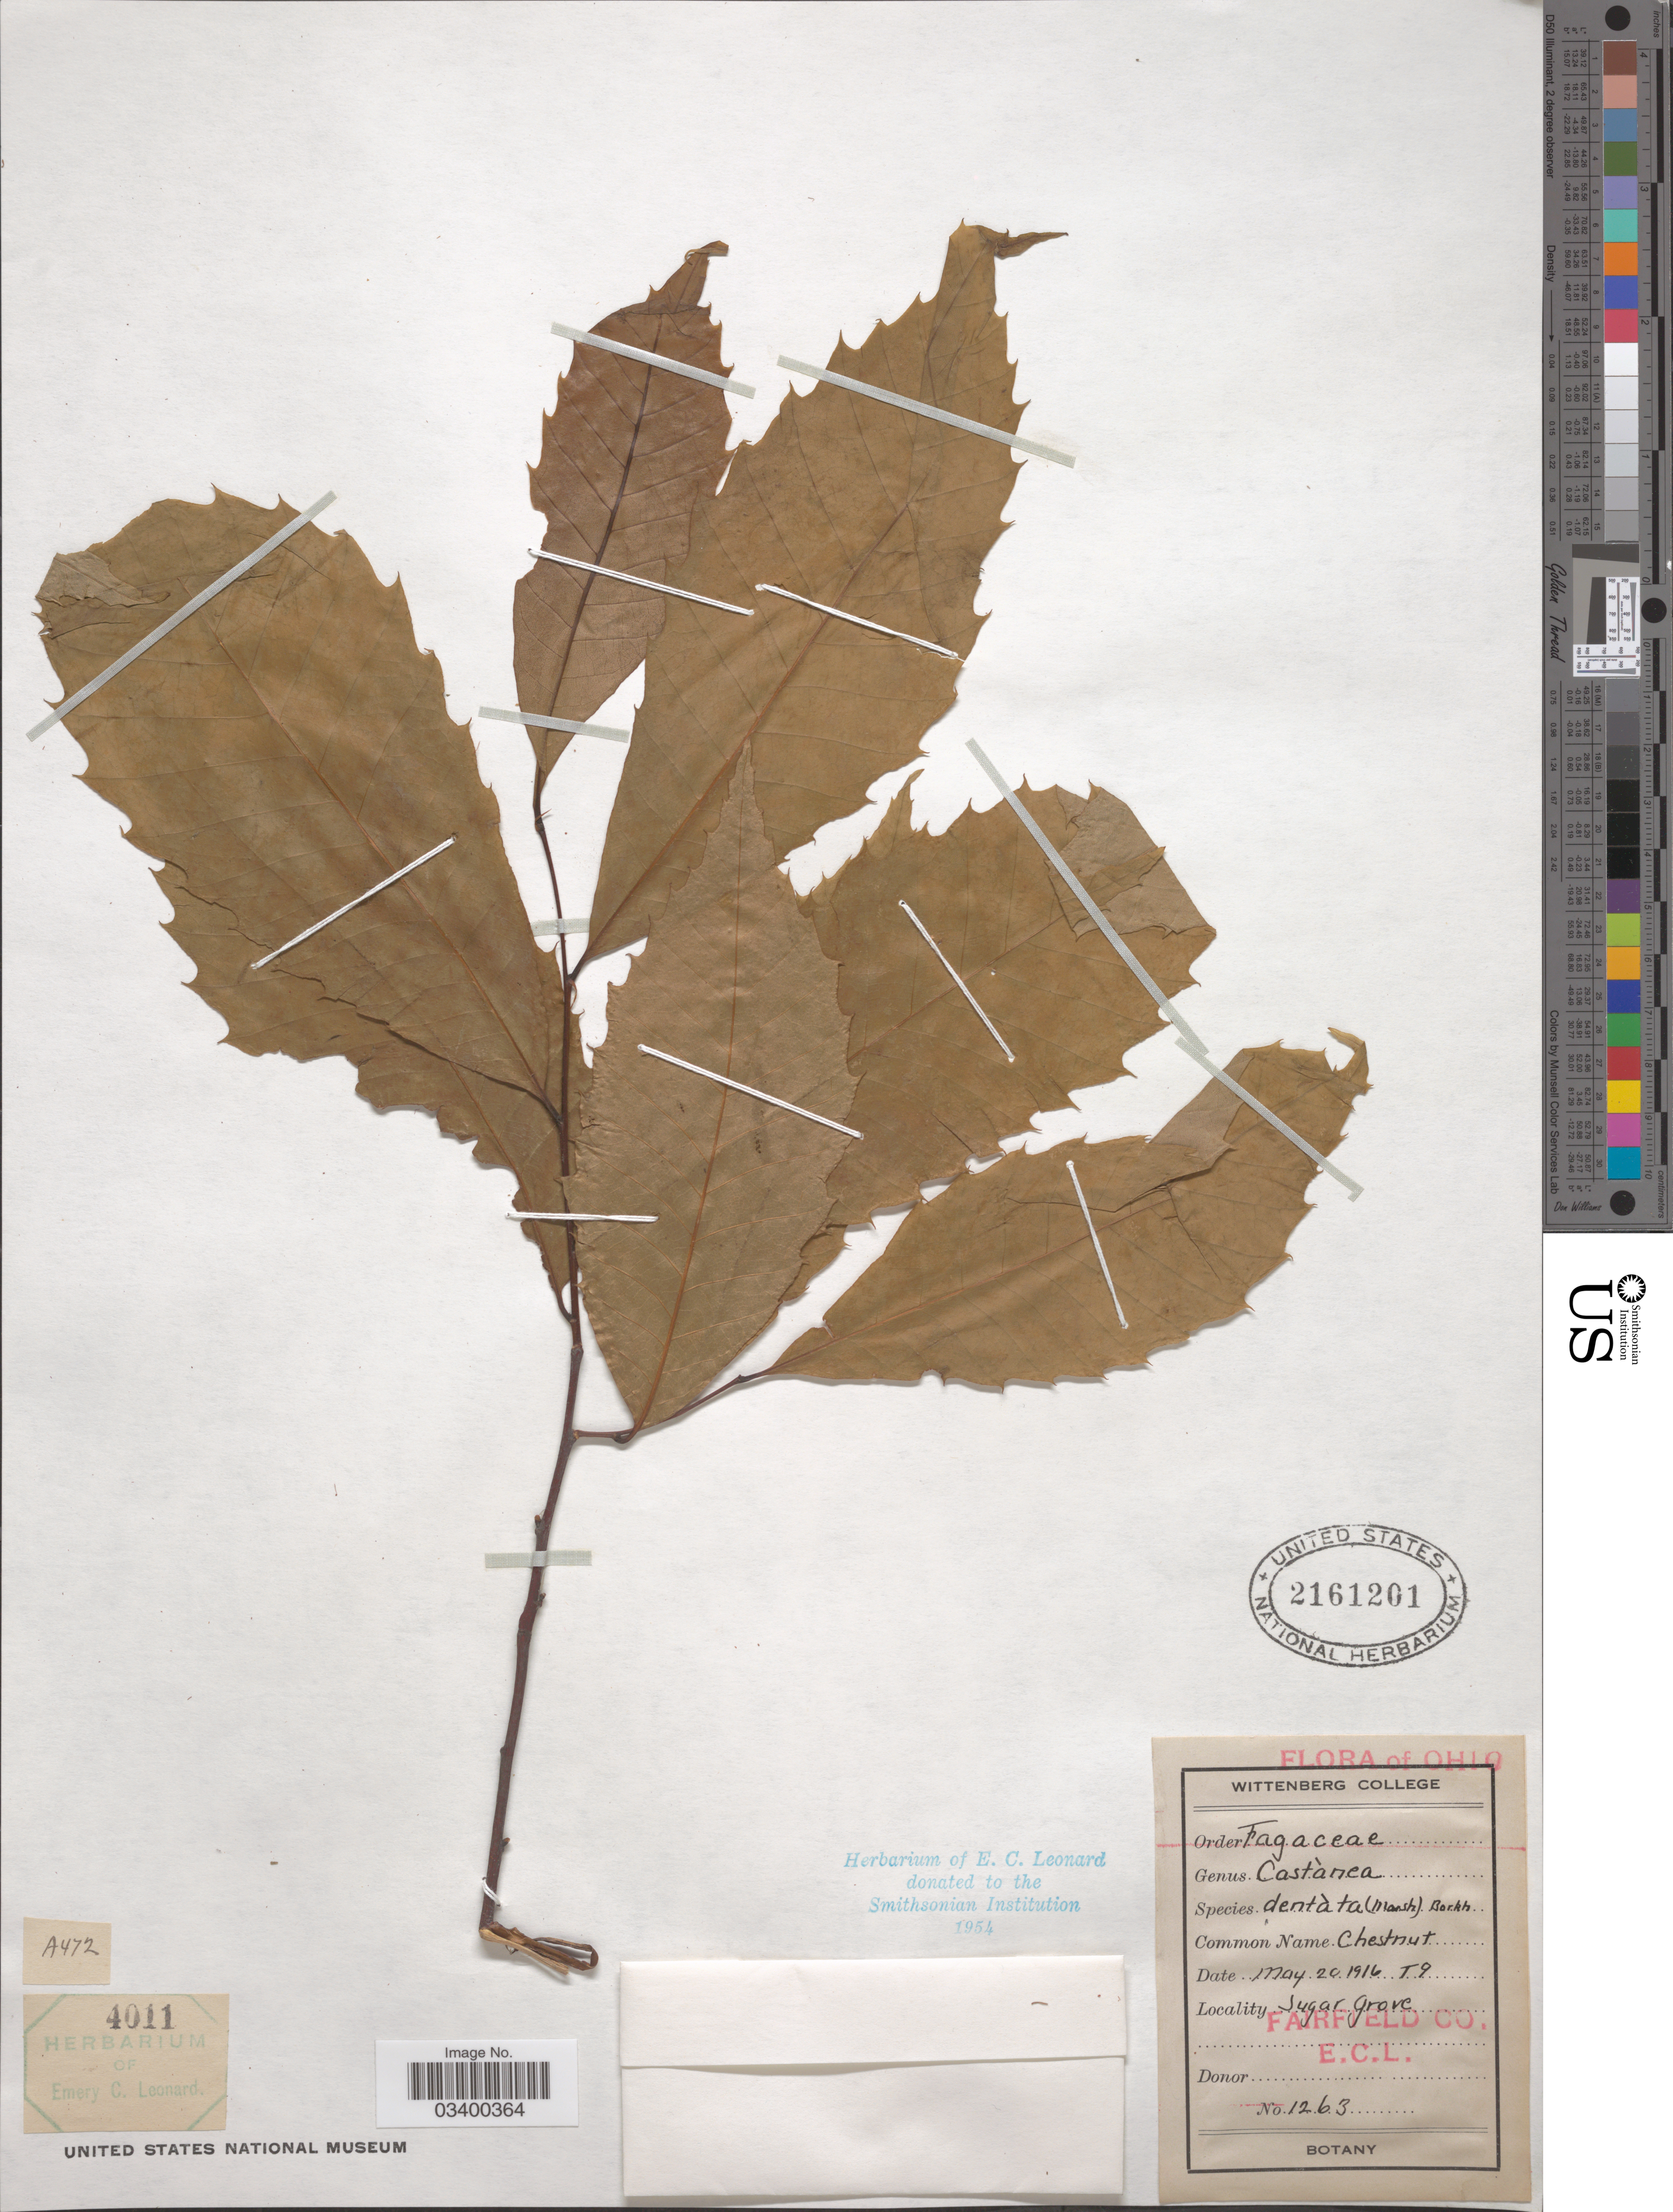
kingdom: Plantae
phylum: Tracheophyta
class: Magnoliopsida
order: Fagales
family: Fagaceae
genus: Castanea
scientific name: Castanea dentata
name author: (Marshall) Borkh.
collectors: E. C. Leonard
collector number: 1263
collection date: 1916-05-20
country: United States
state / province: Ohio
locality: T9 [unsure placement] Sugar Grove. Fairfield Co.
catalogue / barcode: US 2161201